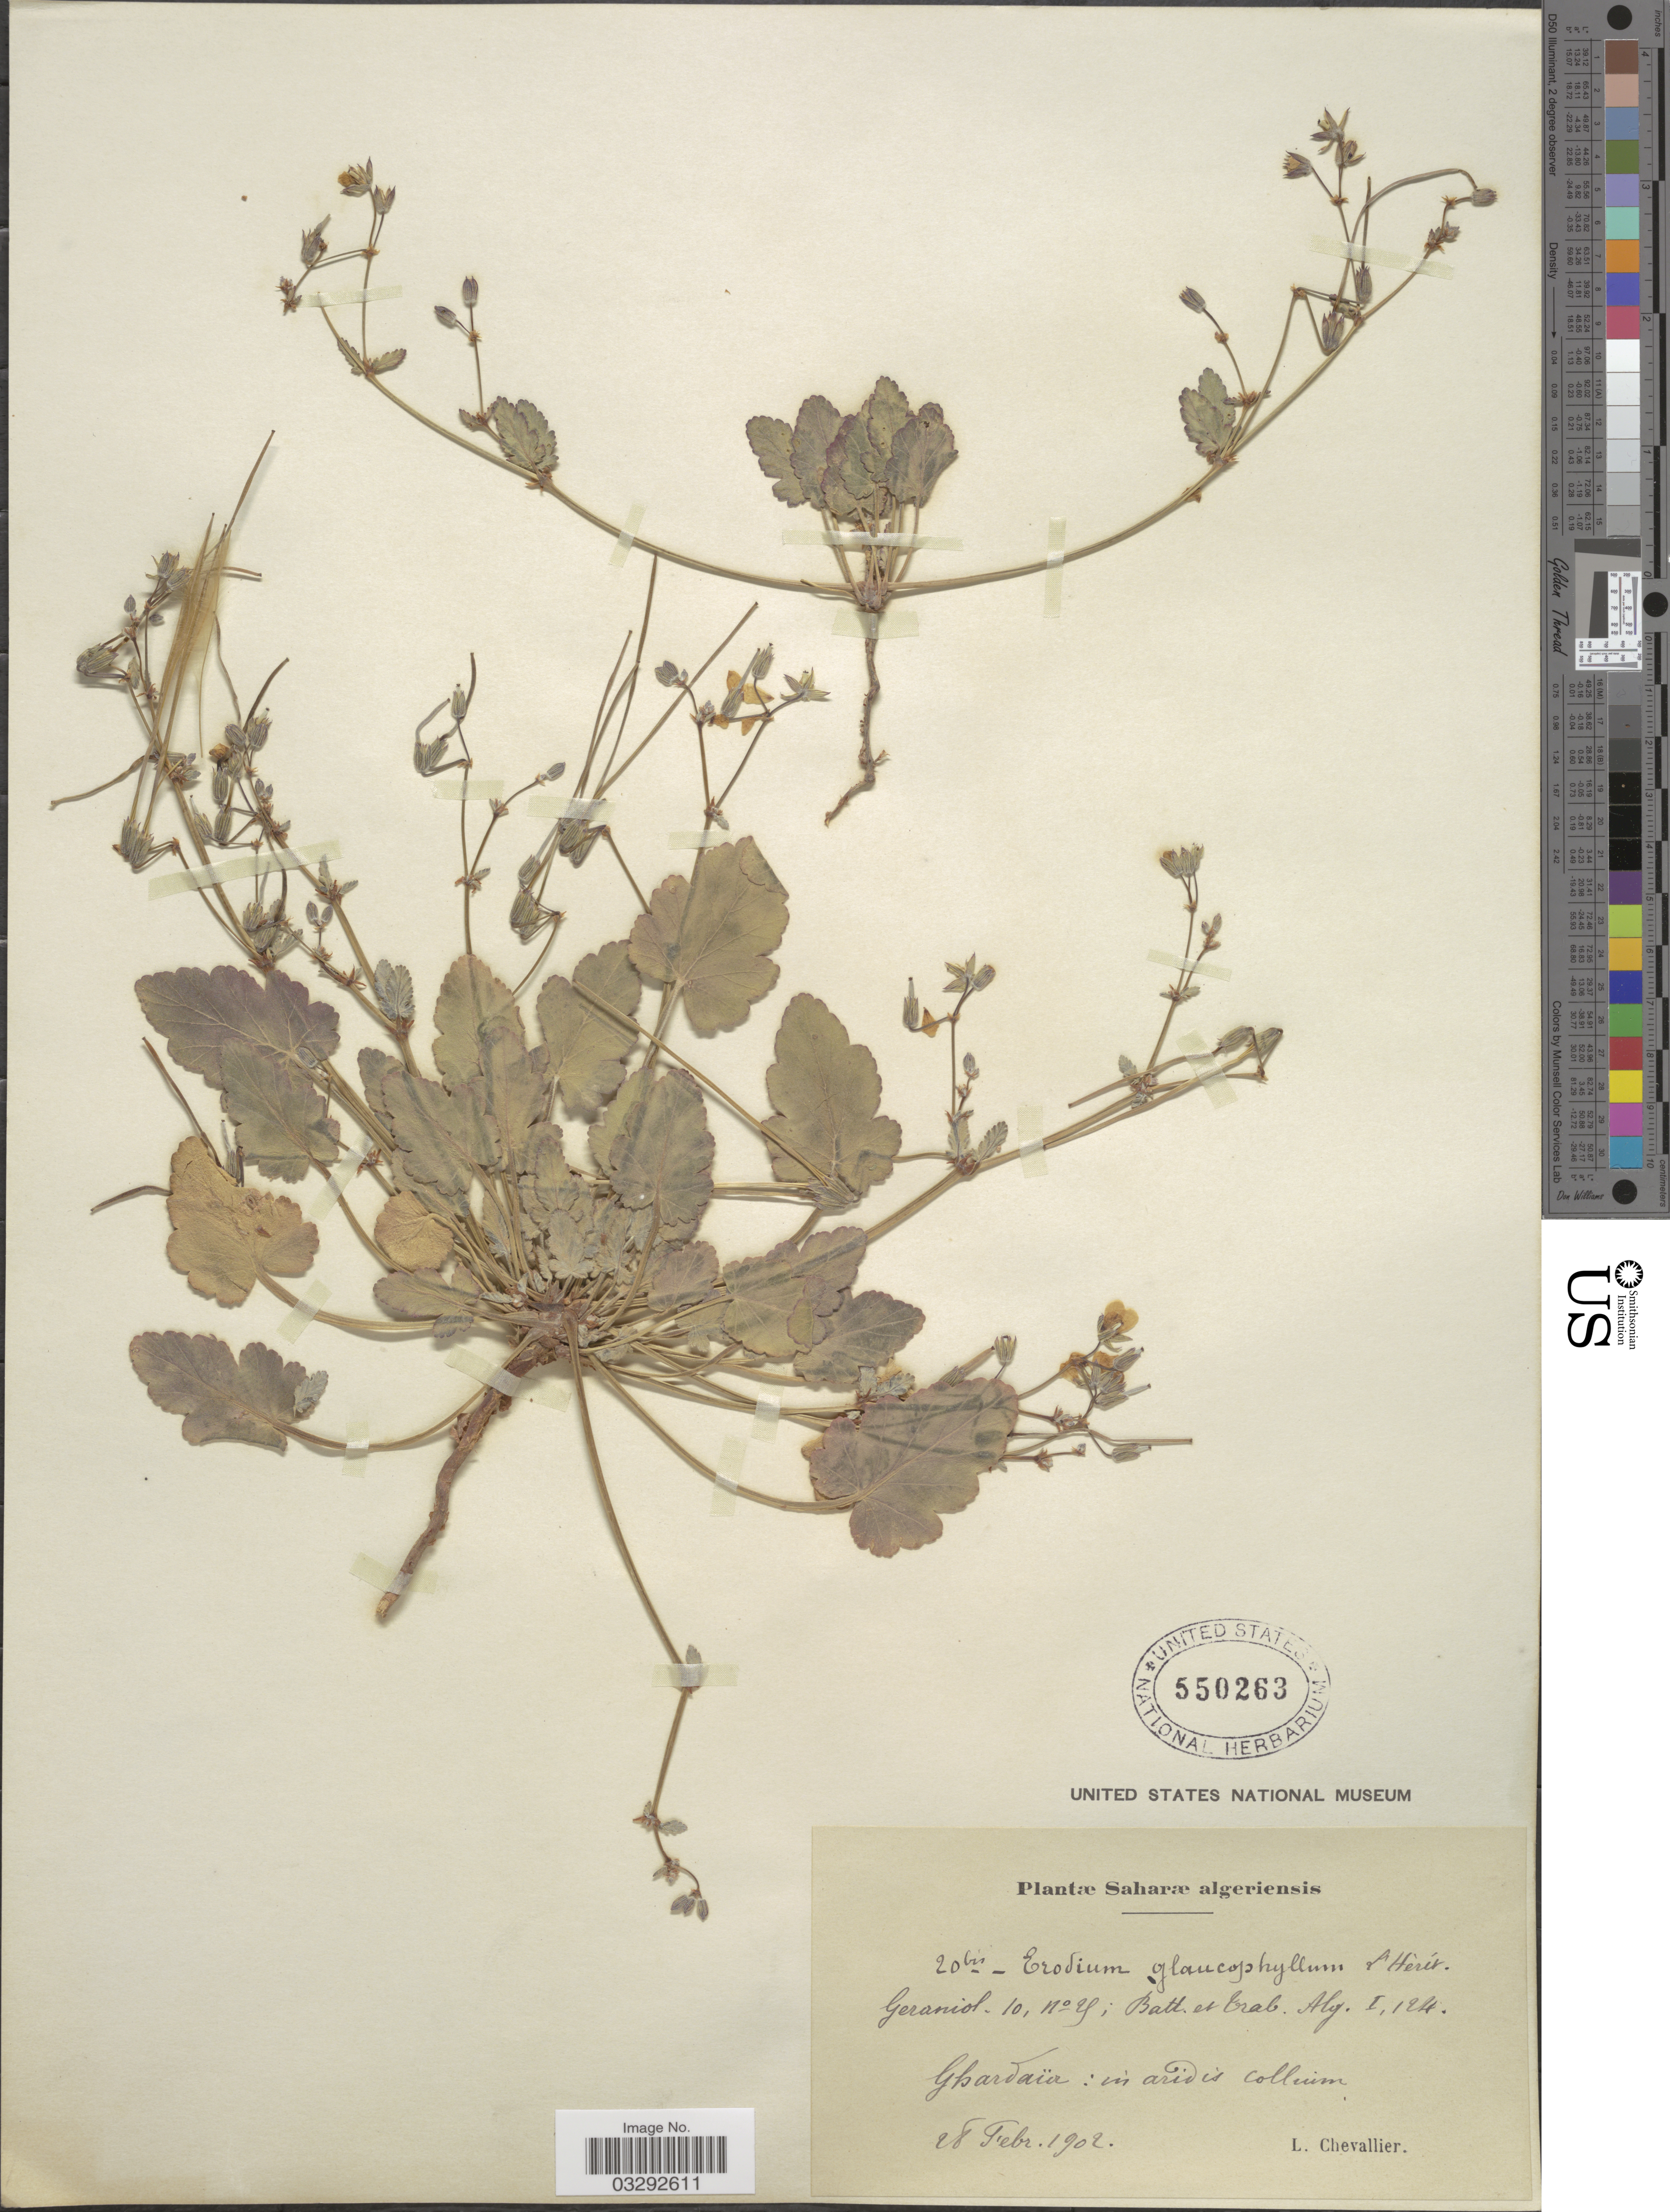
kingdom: Plantae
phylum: Tracheophyta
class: Magnoliopsida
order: Geraniales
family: Geraniaceae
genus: Erodium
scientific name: Erodium glaucophyllum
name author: (L.) L'Hér.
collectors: L. Chevallier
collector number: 20bis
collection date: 1902-02-28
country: Algeria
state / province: Ghardaïa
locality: Saharæ algeriensis. In aridis collium.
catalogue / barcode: US 550263